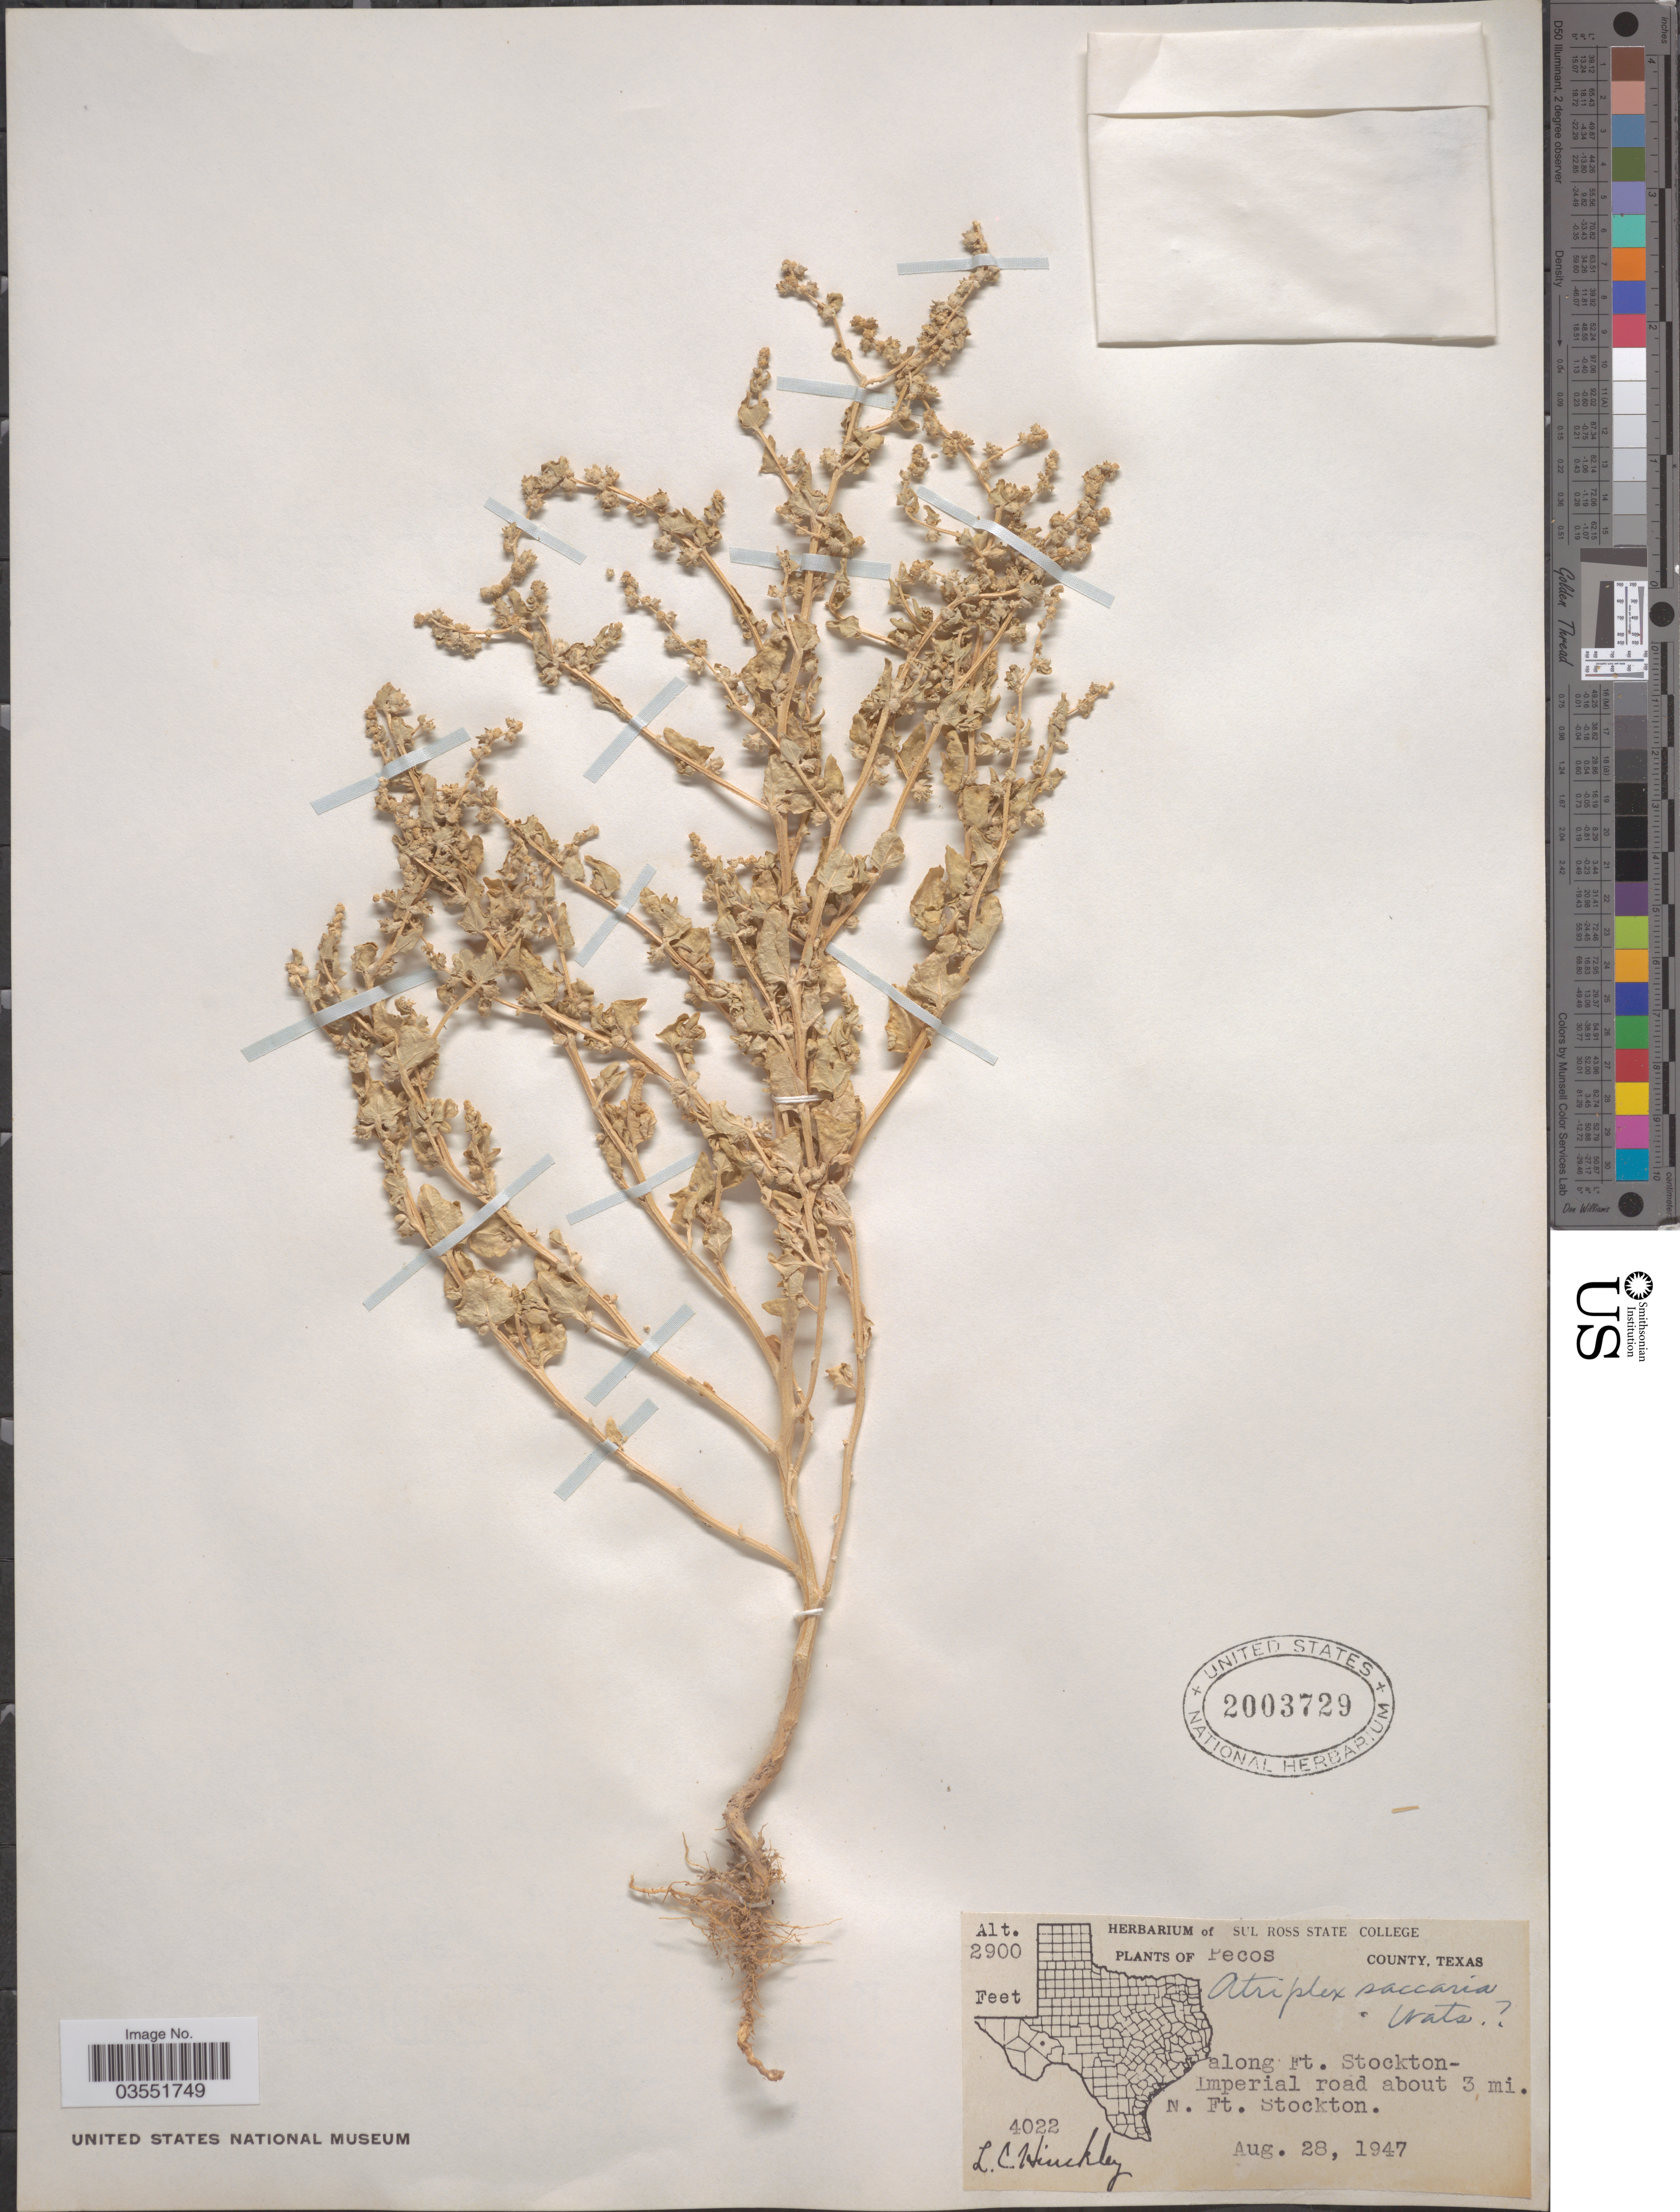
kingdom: Plantae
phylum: Tracheophyta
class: Magnoliopsida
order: Caryophyllales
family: Amaranthaceae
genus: Atriplex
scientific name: Atriplex expansa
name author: S. Watson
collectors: L. Hinckley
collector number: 4022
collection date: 1947-08-28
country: United States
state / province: Texas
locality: Pecos County. Along Ft. Stockton-Imperial road about 3 mi N. Ft. Stockton.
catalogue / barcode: US 2003729